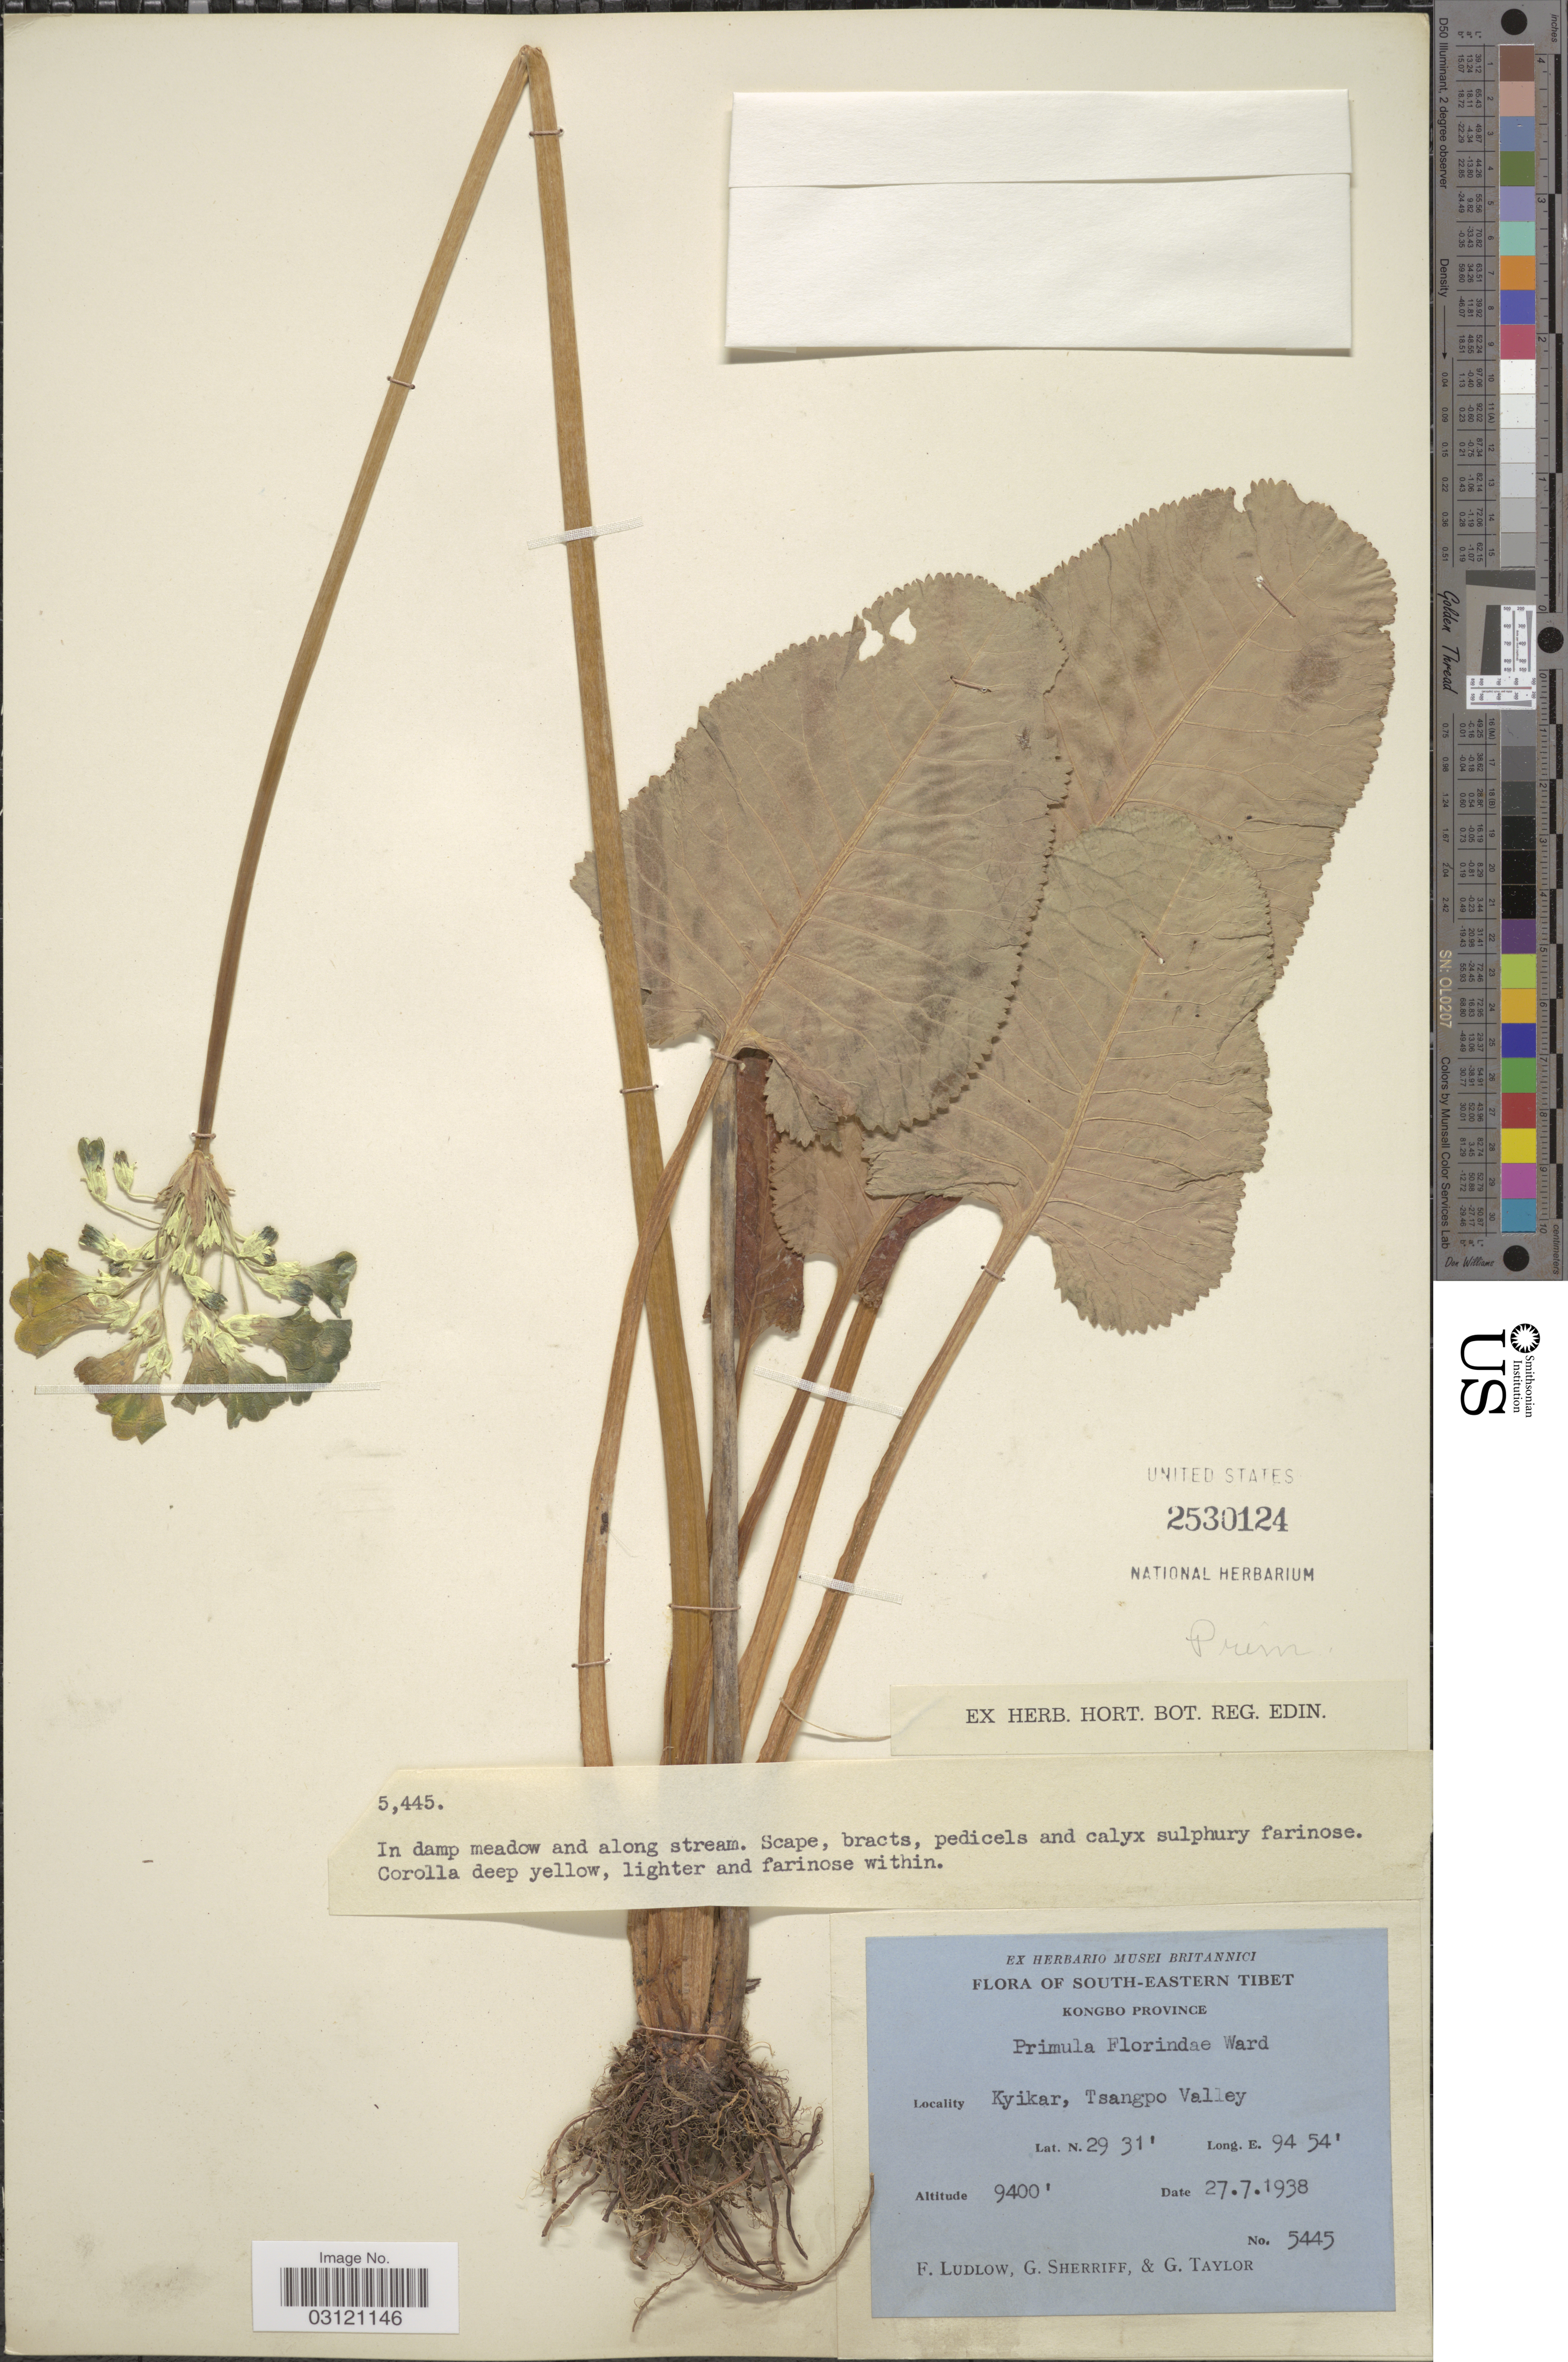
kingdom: Plantae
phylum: Tracheophyta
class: Magnoliopsida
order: Ericales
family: Primulaceae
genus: Primula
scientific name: Primula florindae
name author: Kingdon-Ward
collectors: F. Ludlow, G. Sherriff & G. Taylor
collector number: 5445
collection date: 1938-07-27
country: China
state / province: Xizang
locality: South-Eastern Tibet. Kongbo Province. Kyikar, Tsangpo Valley.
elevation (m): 2865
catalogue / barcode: US 2530124